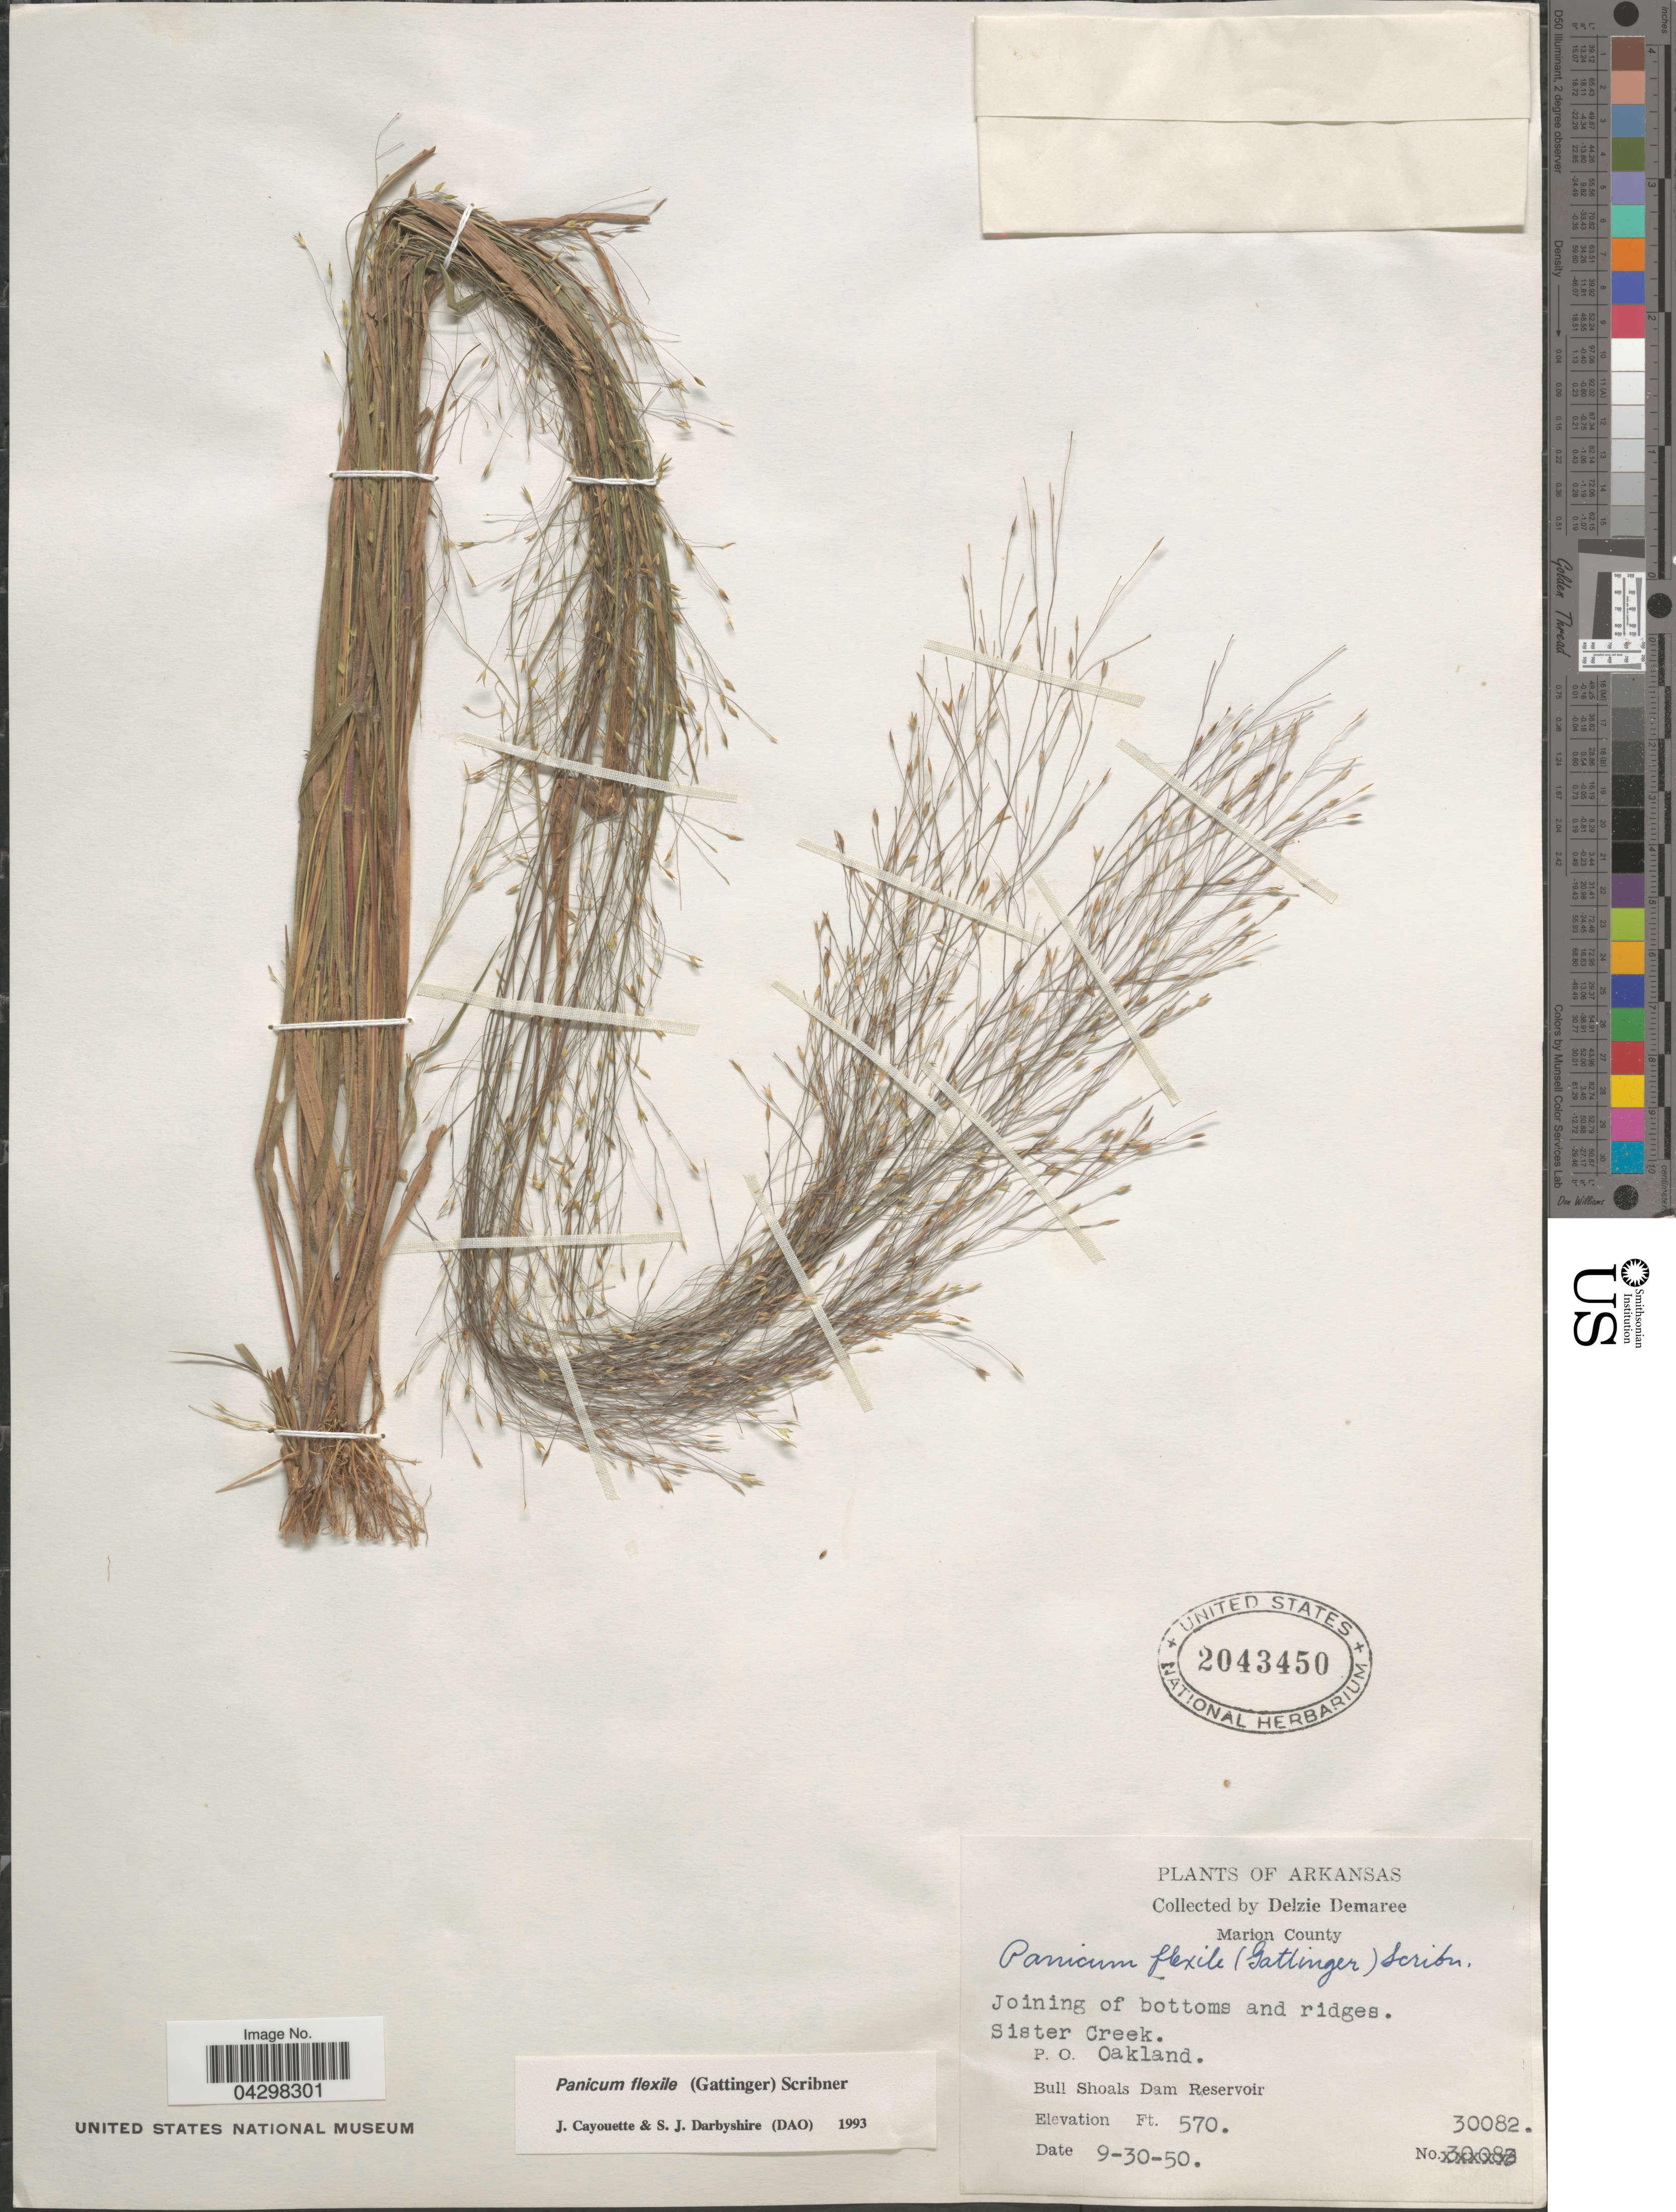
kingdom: Plantae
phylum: Tracheophyta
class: Liliopsida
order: Poales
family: Poaceae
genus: Panicum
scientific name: Panicum flexile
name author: (Gatt.) Scribn.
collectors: D. Demaree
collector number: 30082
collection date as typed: Transcribed d/m/y: 30/9/50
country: United States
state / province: Arkansas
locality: Marion County. Joining of bottoms and ridges. Sister Creek. P. O. Oakland. Bull Shoals Dam Reservoir.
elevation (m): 174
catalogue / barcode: US 2043450